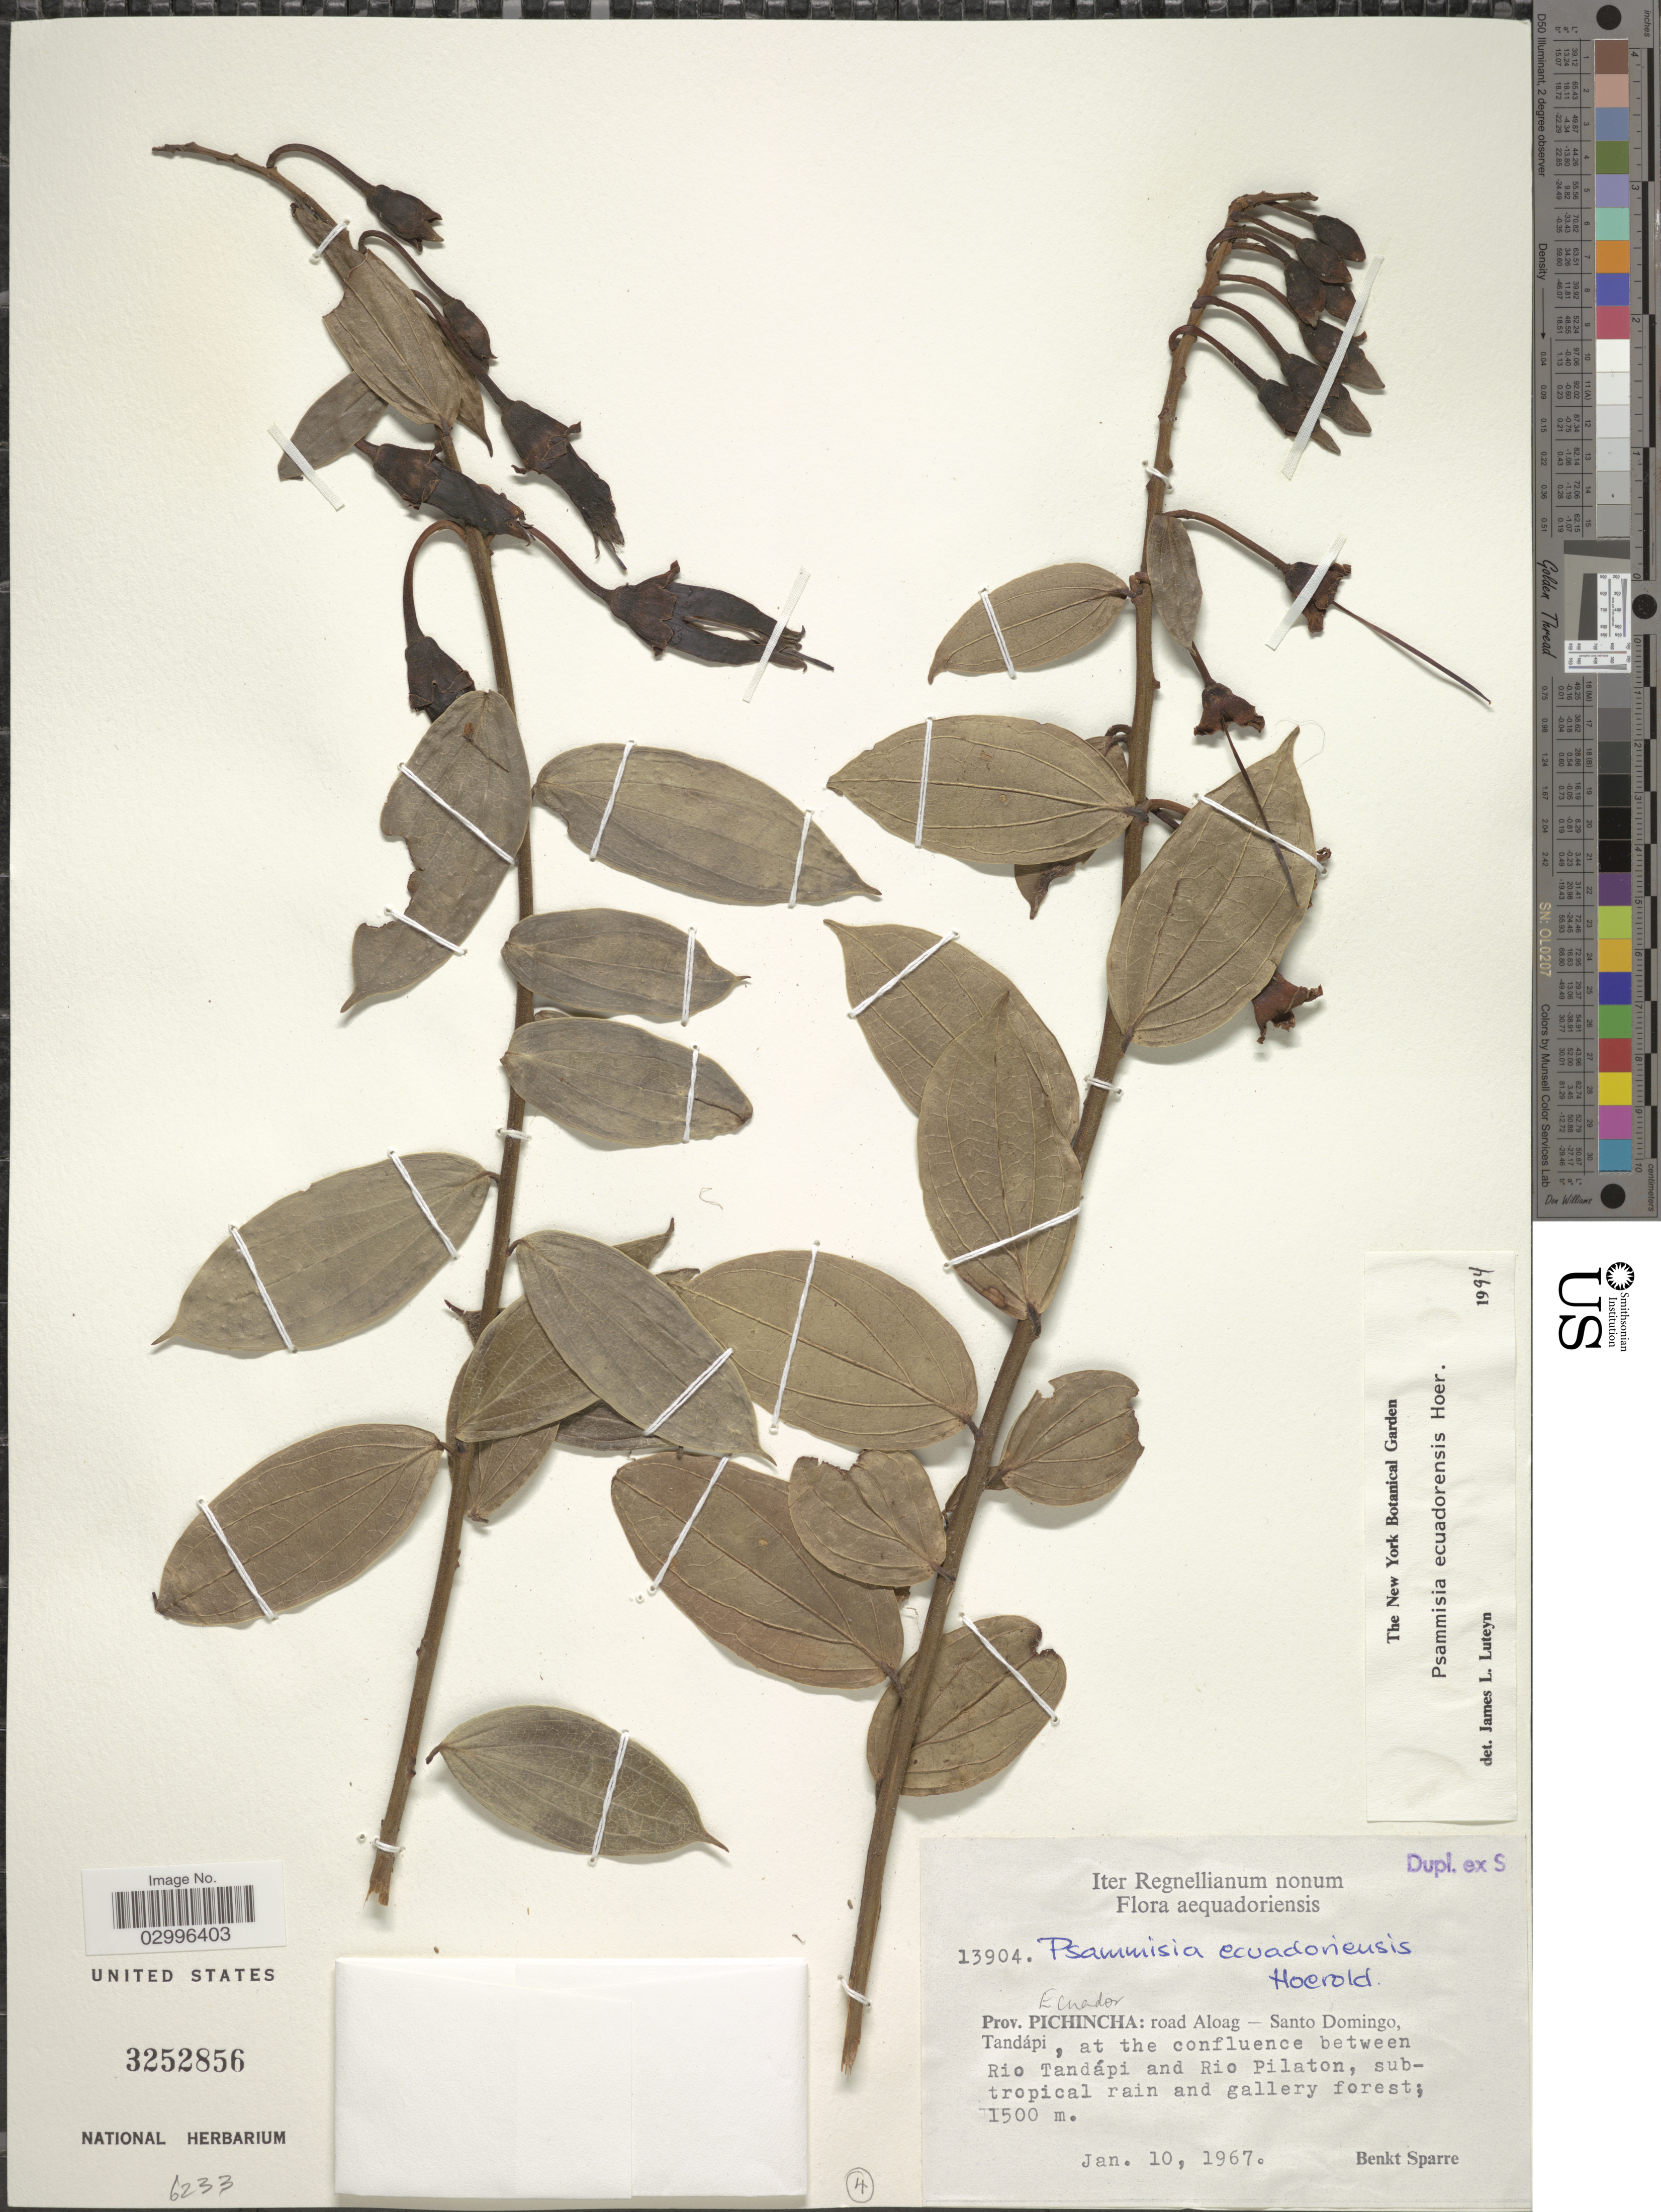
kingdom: Plantae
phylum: Tracheophyta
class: Magnoliopsida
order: Ericales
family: Ericaceae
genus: Psammisia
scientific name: Psammisia ecuadorensis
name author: Hoerold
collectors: B. Sparre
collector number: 13904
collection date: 1967-01-10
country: Ecuador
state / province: Pichincha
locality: Road Aloag - Santo Domingo, Tandápi, at the confluence between Rio Tandápi and Rio Pilaton.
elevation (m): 1500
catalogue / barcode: US 3252856